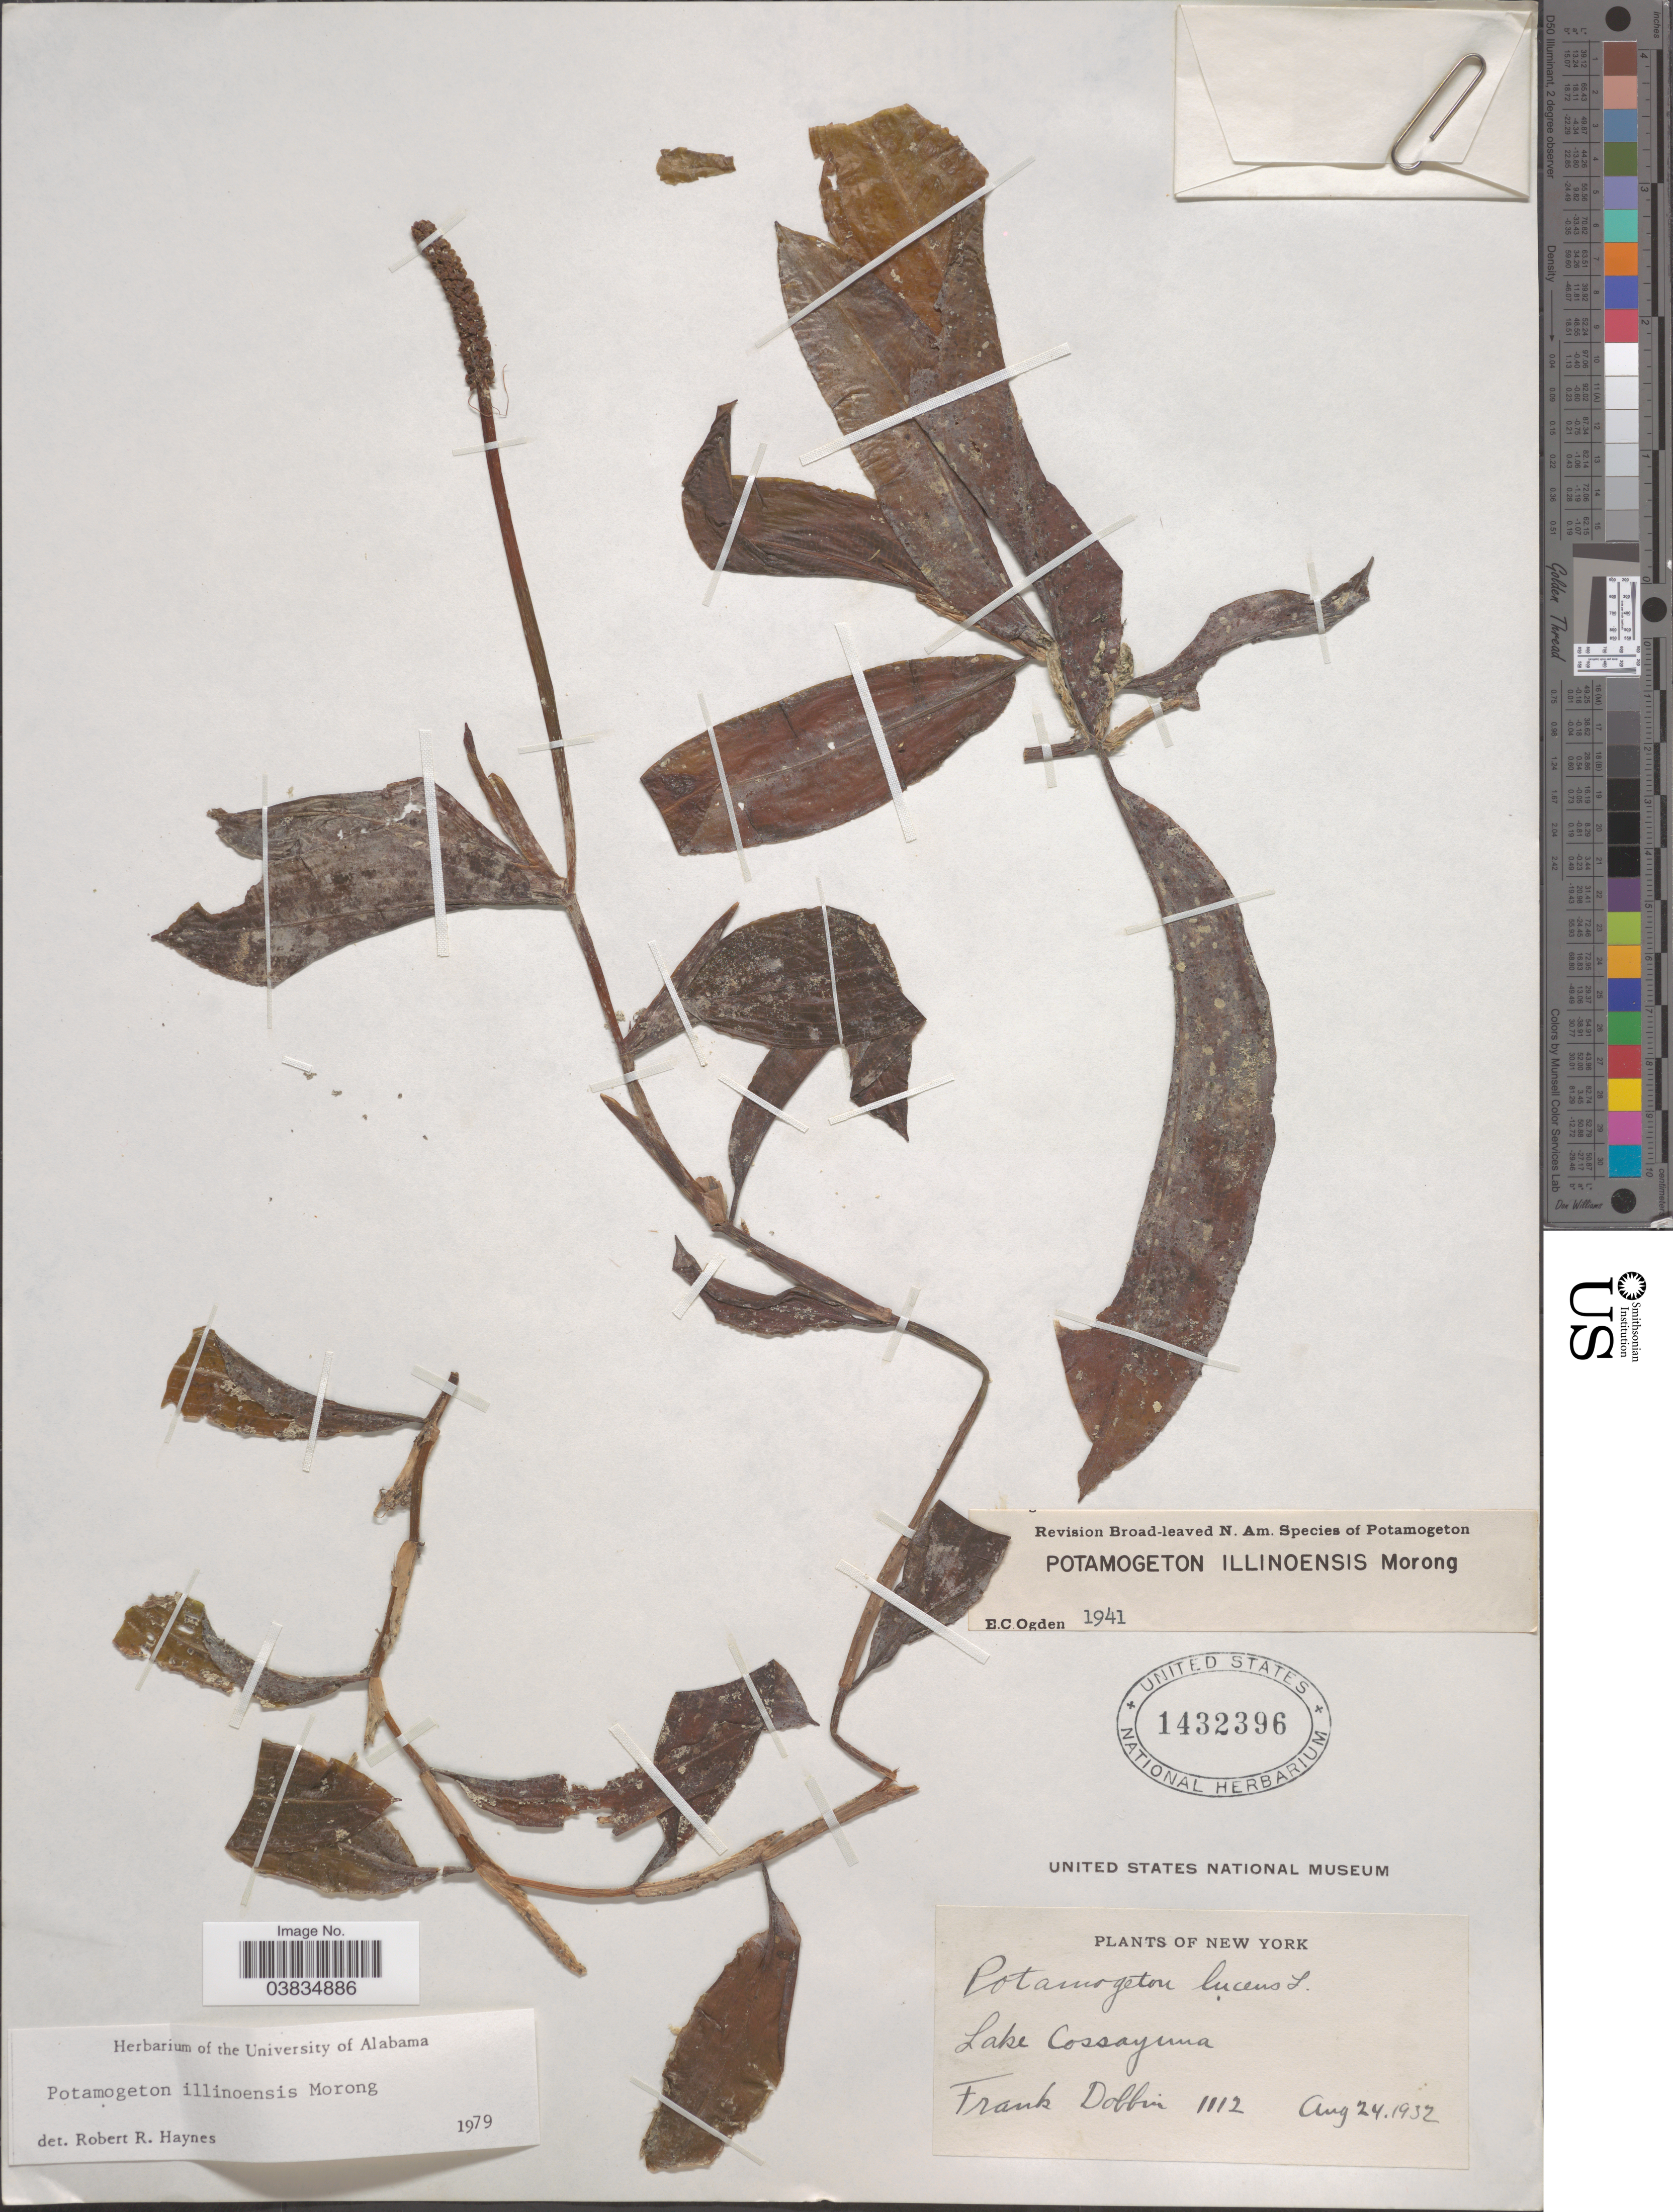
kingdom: Plantae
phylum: Tracheophyta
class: Liliopsida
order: Alismatales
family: Potamogetonaceae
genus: Potamogeton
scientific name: Potamogeton illinoensis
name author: Morong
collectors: F. Dobbin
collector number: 1112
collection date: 1932-08-24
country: United States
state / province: New York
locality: Lake Cossayuna.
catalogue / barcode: US 1432396